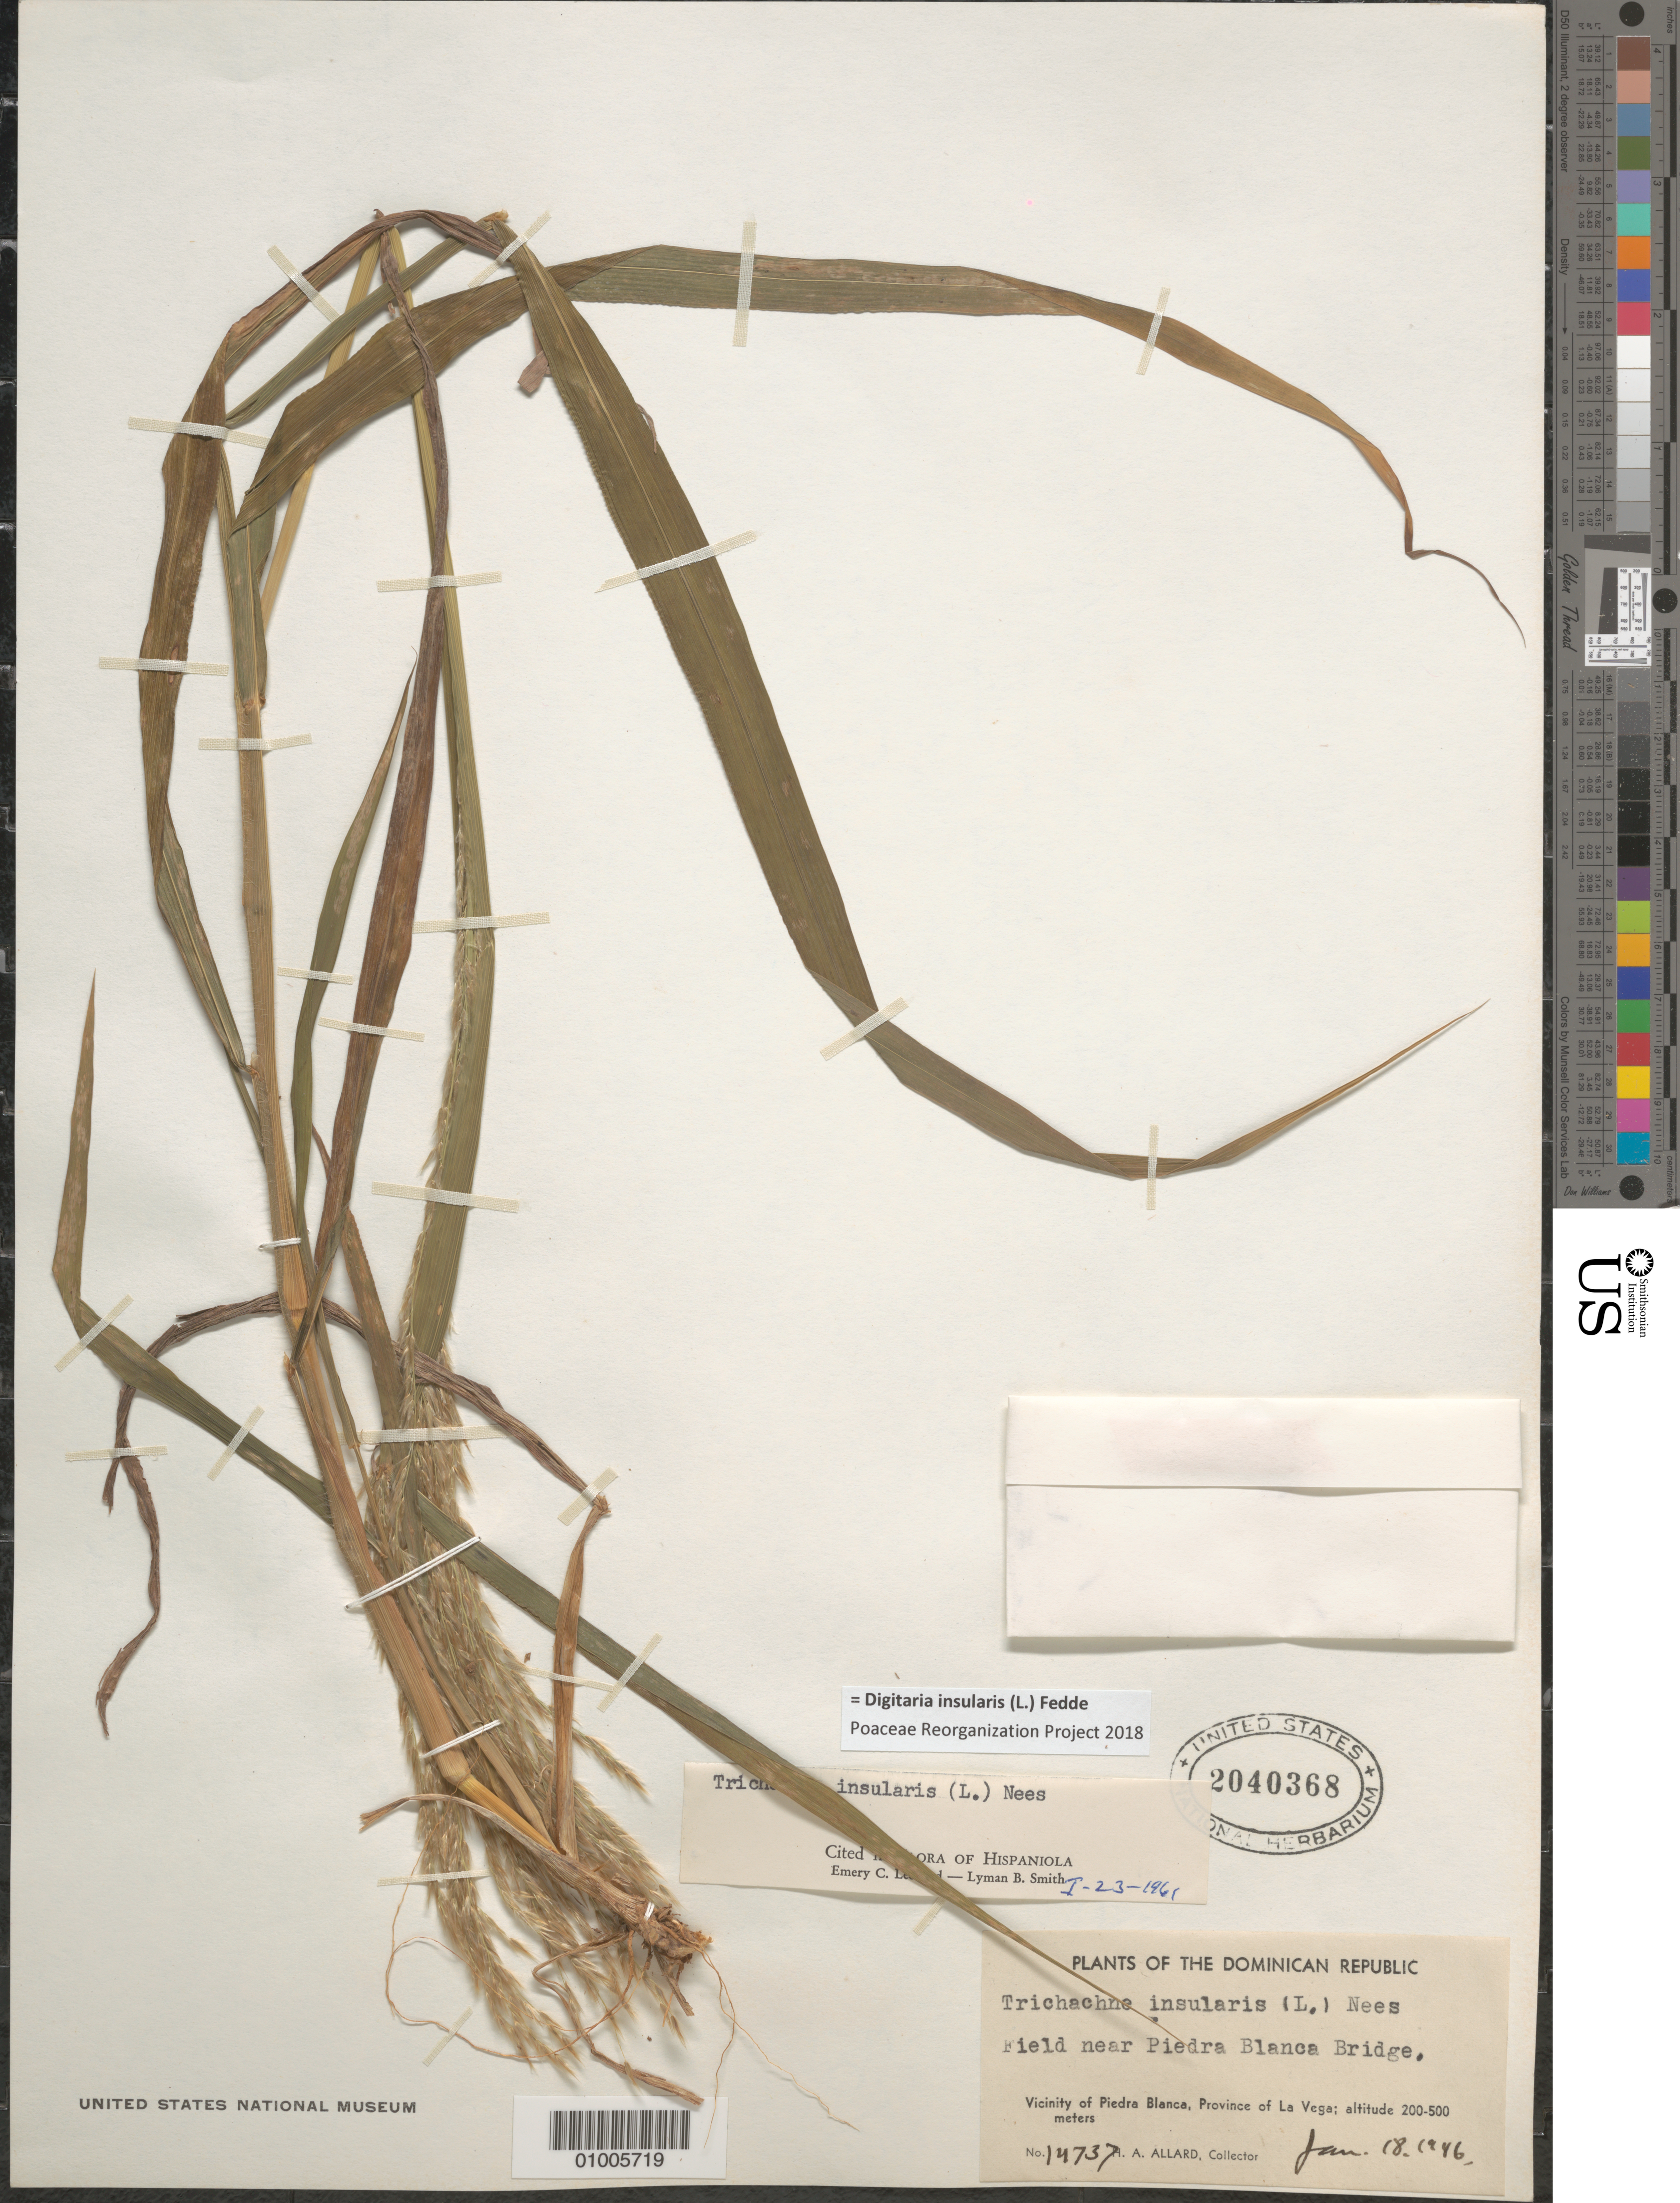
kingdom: Plantae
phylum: Tracheophyta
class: Liliopsida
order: Poales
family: Poaceae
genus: Digitaria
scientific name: Digitaria insularis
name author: (L.) Mez ex Ekman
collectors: H. A. Allard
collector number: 14737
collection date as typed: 18 Jan 1946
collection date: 1946-01-18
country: Dominican Republic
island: Hispaniola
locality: Field near Piedra Blanca Bridge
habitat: field near bridge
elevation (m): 200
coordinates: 0 N, 0 E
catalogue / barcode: US 2040368